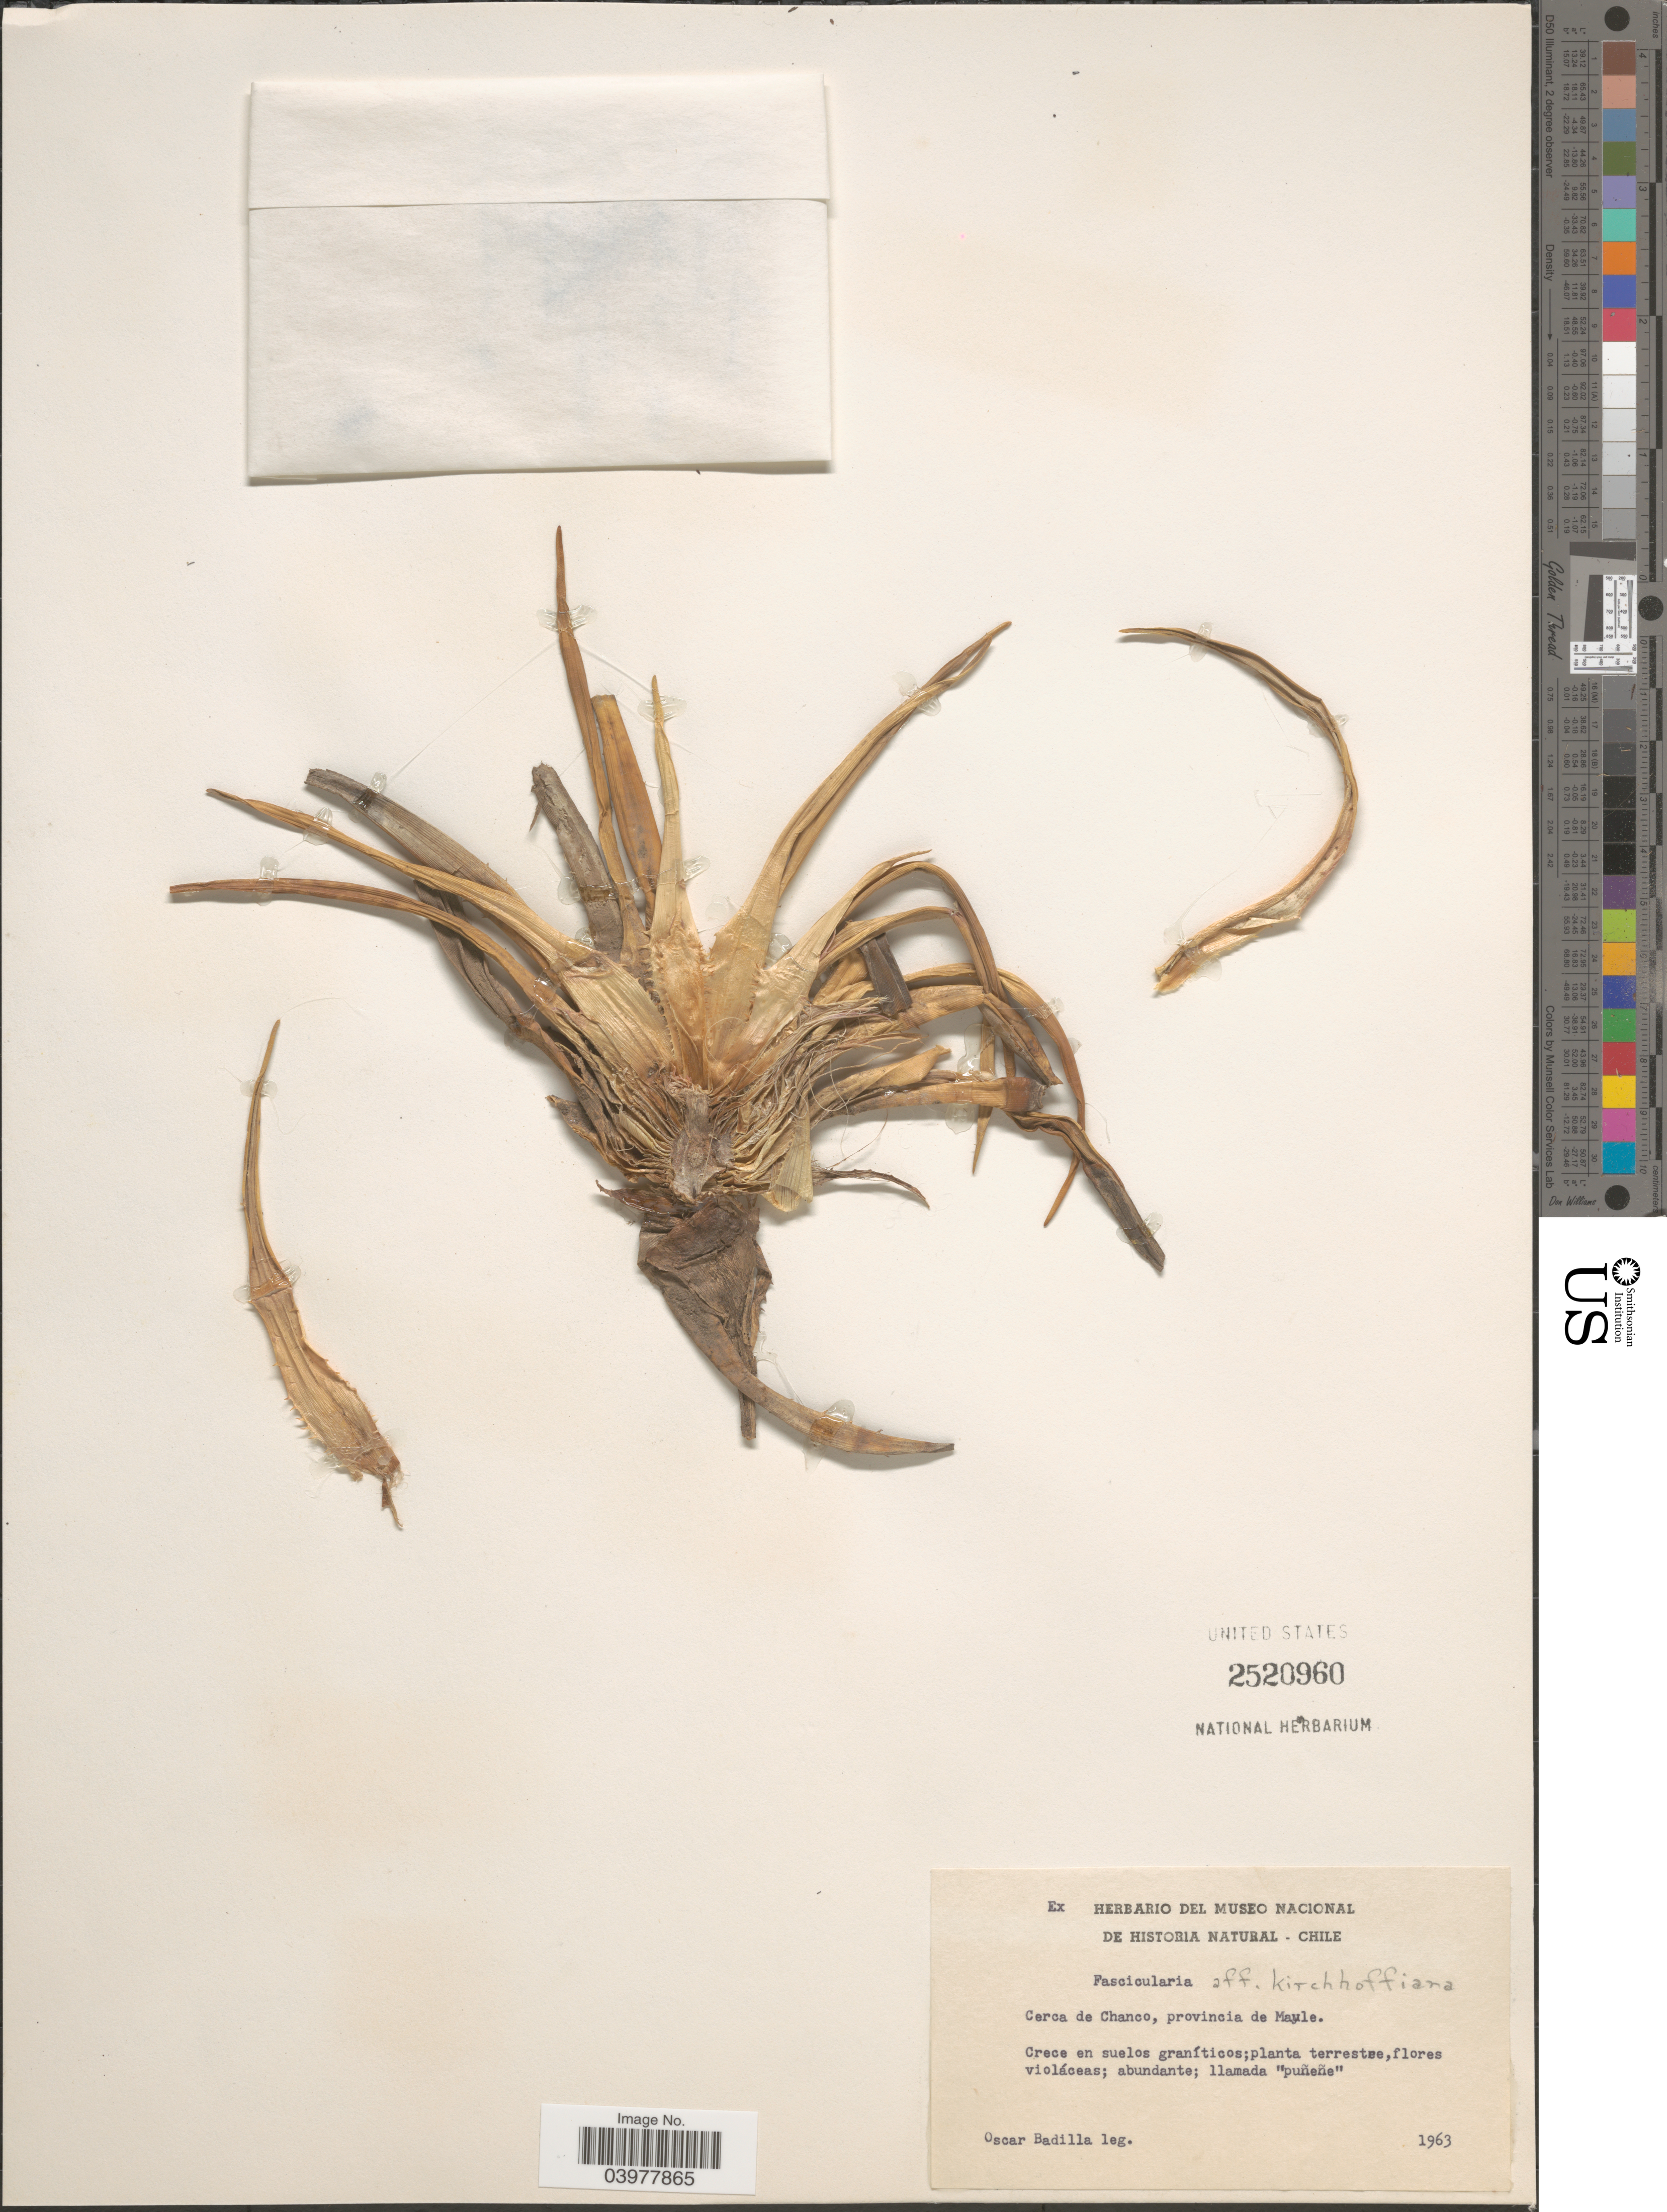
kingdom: Plantae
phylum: Tracheophyta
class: Liliopsida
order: Poales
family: Bromeliaceae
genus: Fascicularia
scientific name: Fascicularia bicolor subsp. canaliculata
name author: E.C. Nelson & Zizka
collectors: O. Badilla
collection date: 1963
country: Chile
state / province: Maule (VII)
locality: Cerca de Chanco.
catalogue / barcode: US 2520960